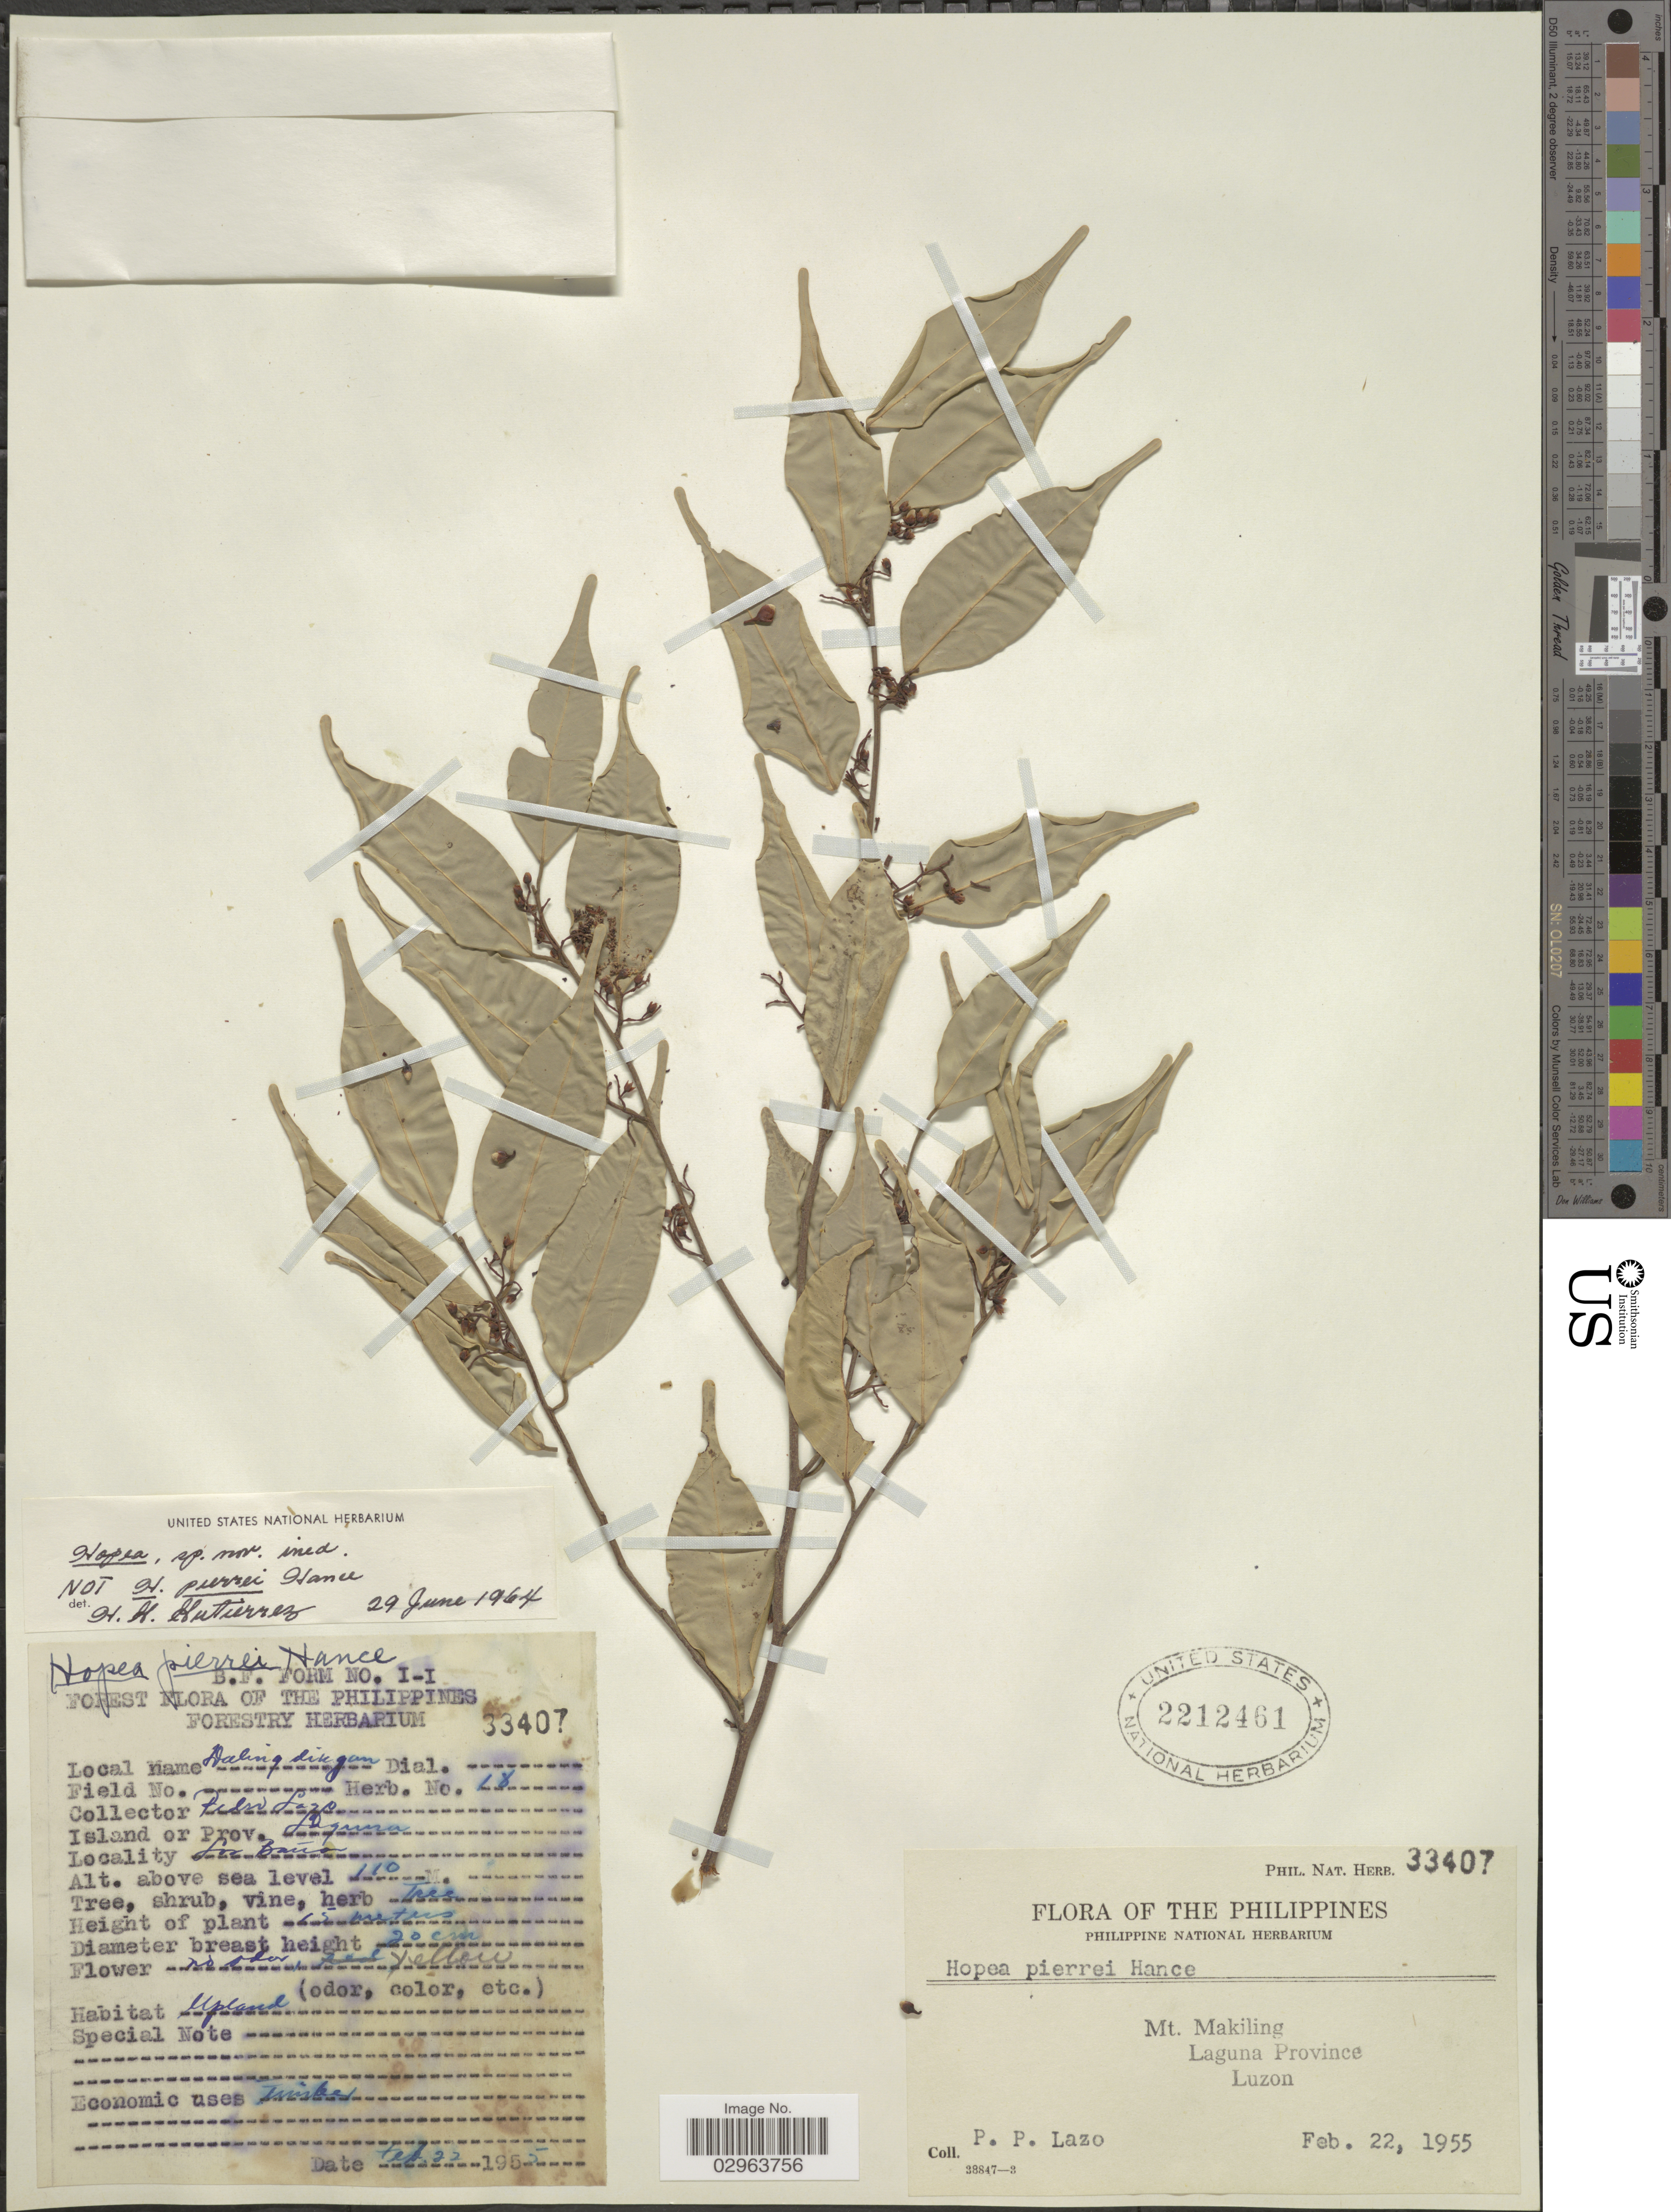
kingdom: Plantae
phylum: Tracheophyta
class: Magnoliopsida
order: Malvales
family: Dipterocarpaceae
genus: Hopea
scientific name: Hopea pierrei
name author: Hance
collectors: P. Lazo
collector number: Phil. Nat. Herb. 33407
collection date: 1955-02-22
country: Philippines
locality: Mt. Maquiling. Laguna Province Luzon. Los Banos .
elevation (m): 110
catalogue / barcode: US 2212461